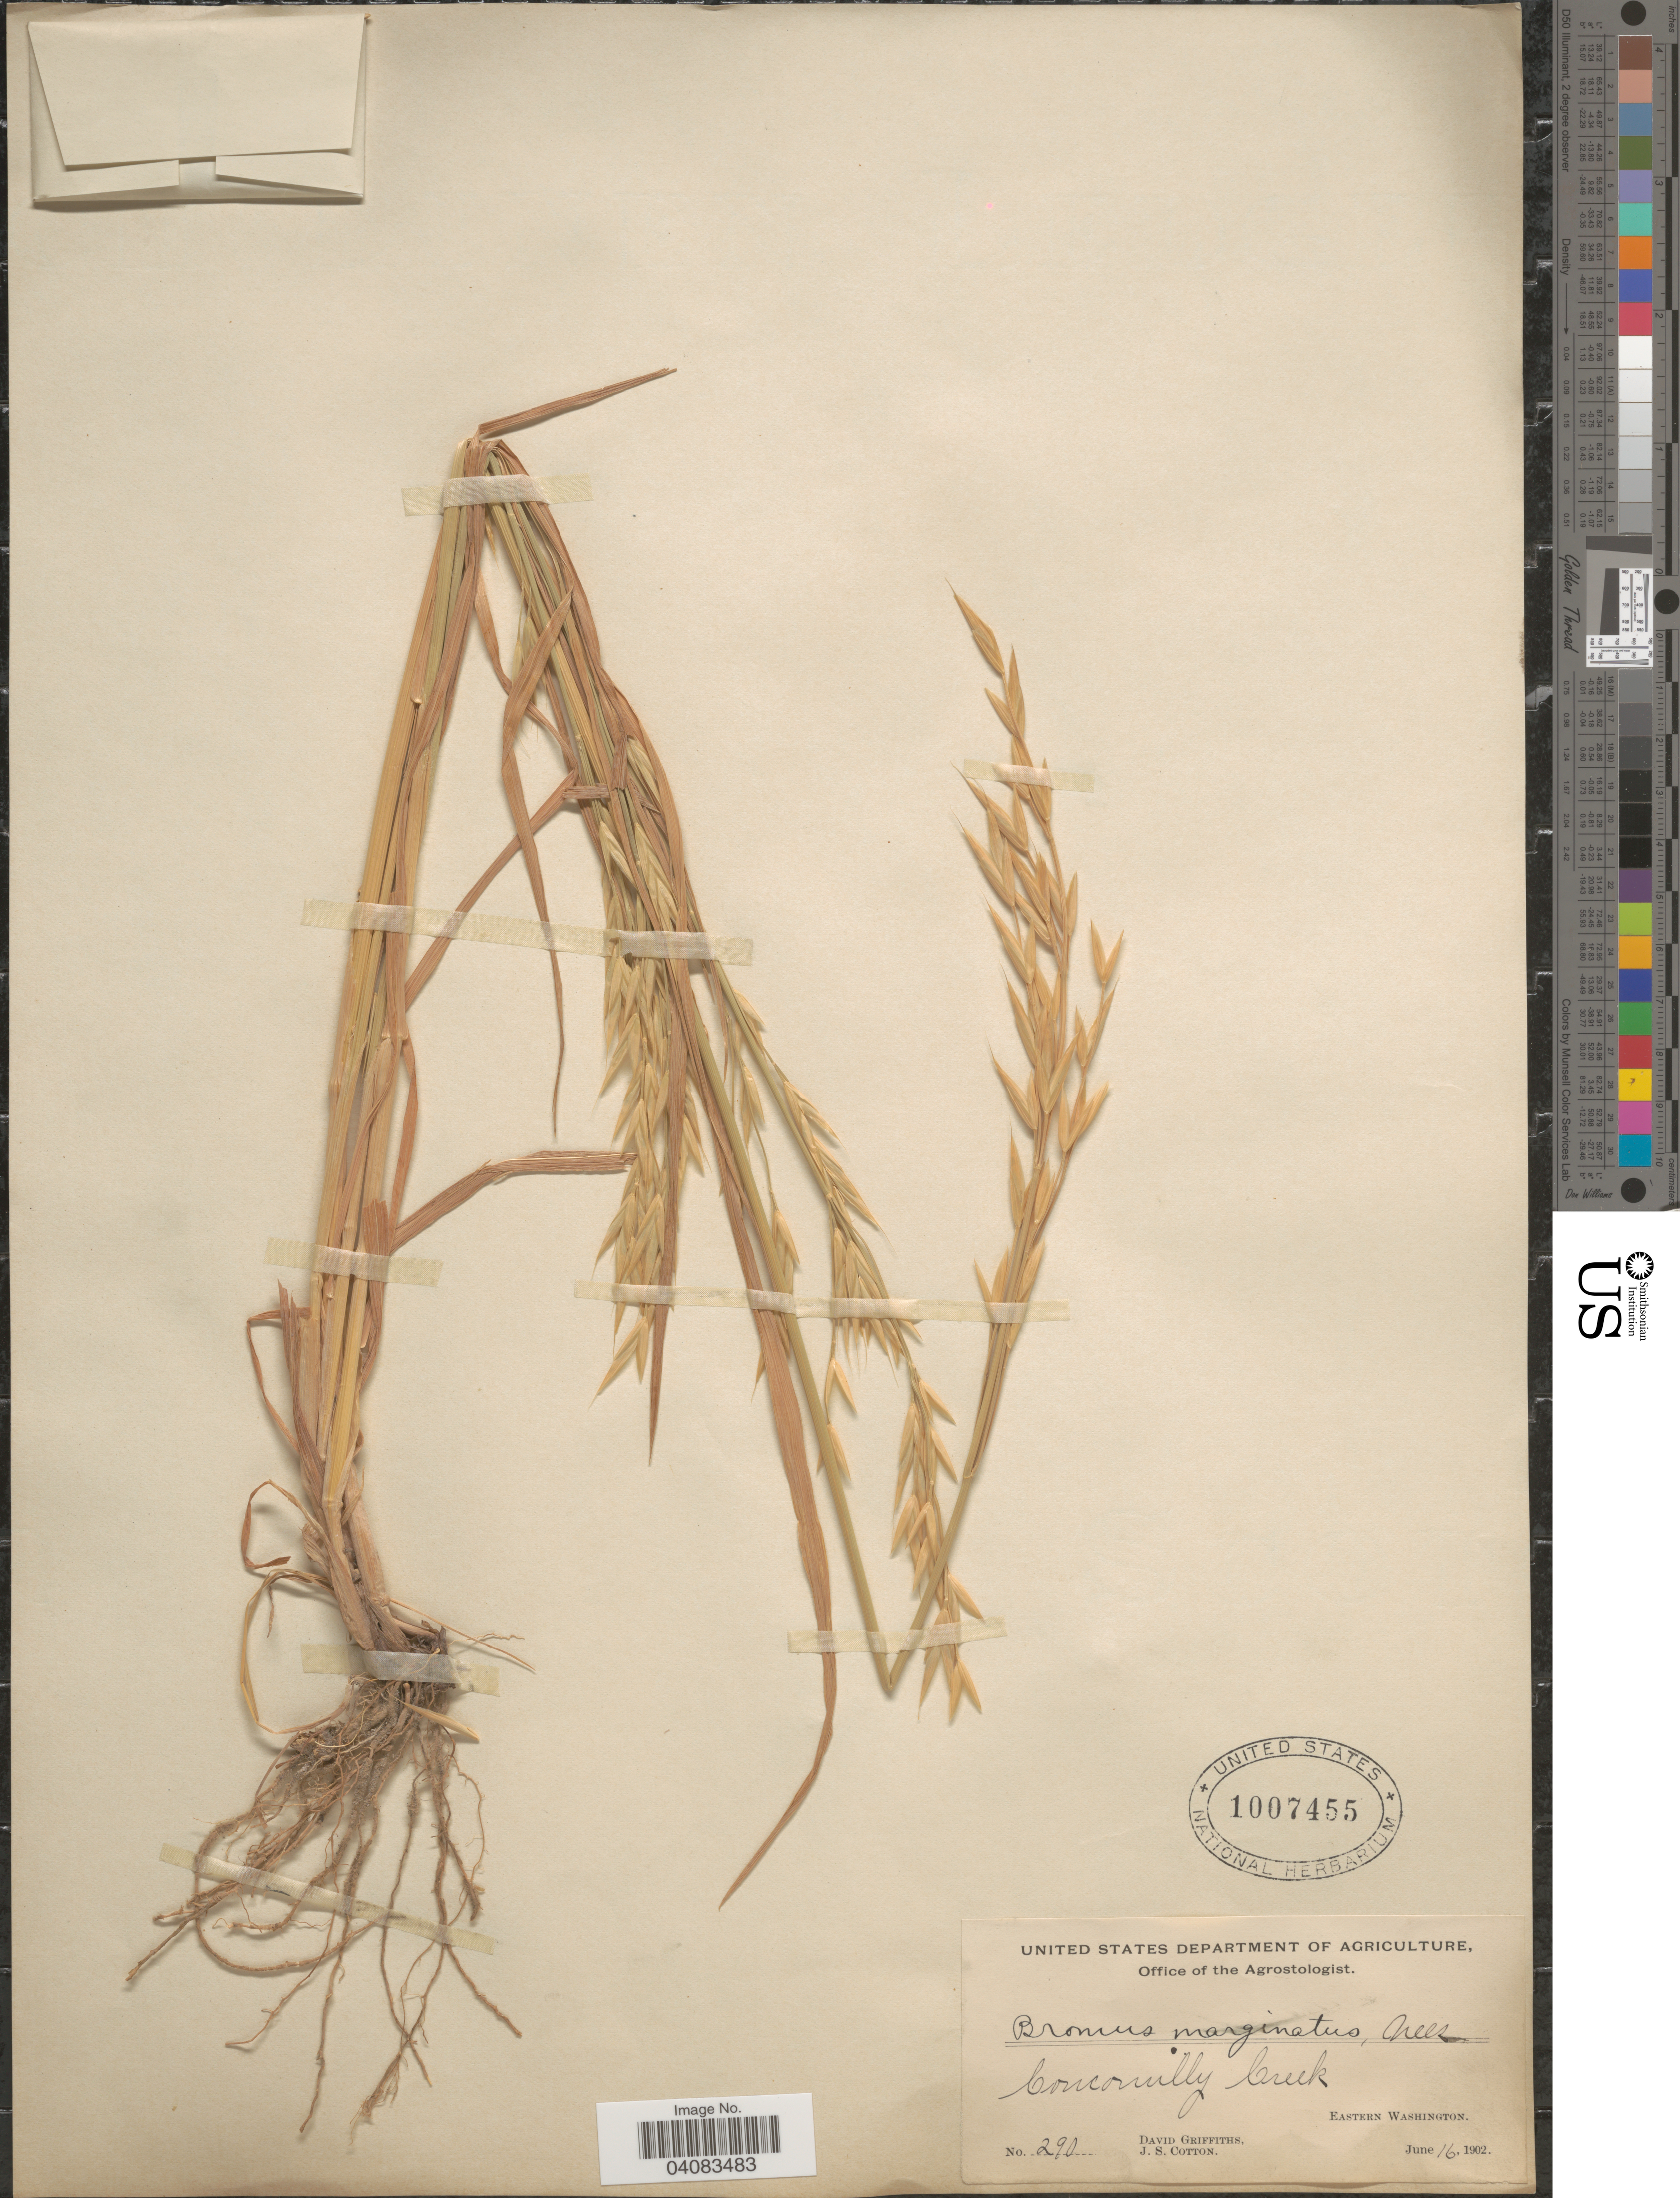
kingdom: Plantae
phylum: Tracheophyta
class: Liliopsida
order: Poales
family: Poaceae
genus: Bromus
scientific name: Bromus marginatus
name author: Nees ex Steud.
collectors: D. Griffiths & J. S. Cotton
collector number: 290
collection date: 1902-06-16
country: United States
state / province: Washington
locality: Conconully Creek. Eastern Washington.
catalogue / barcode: US 1007455